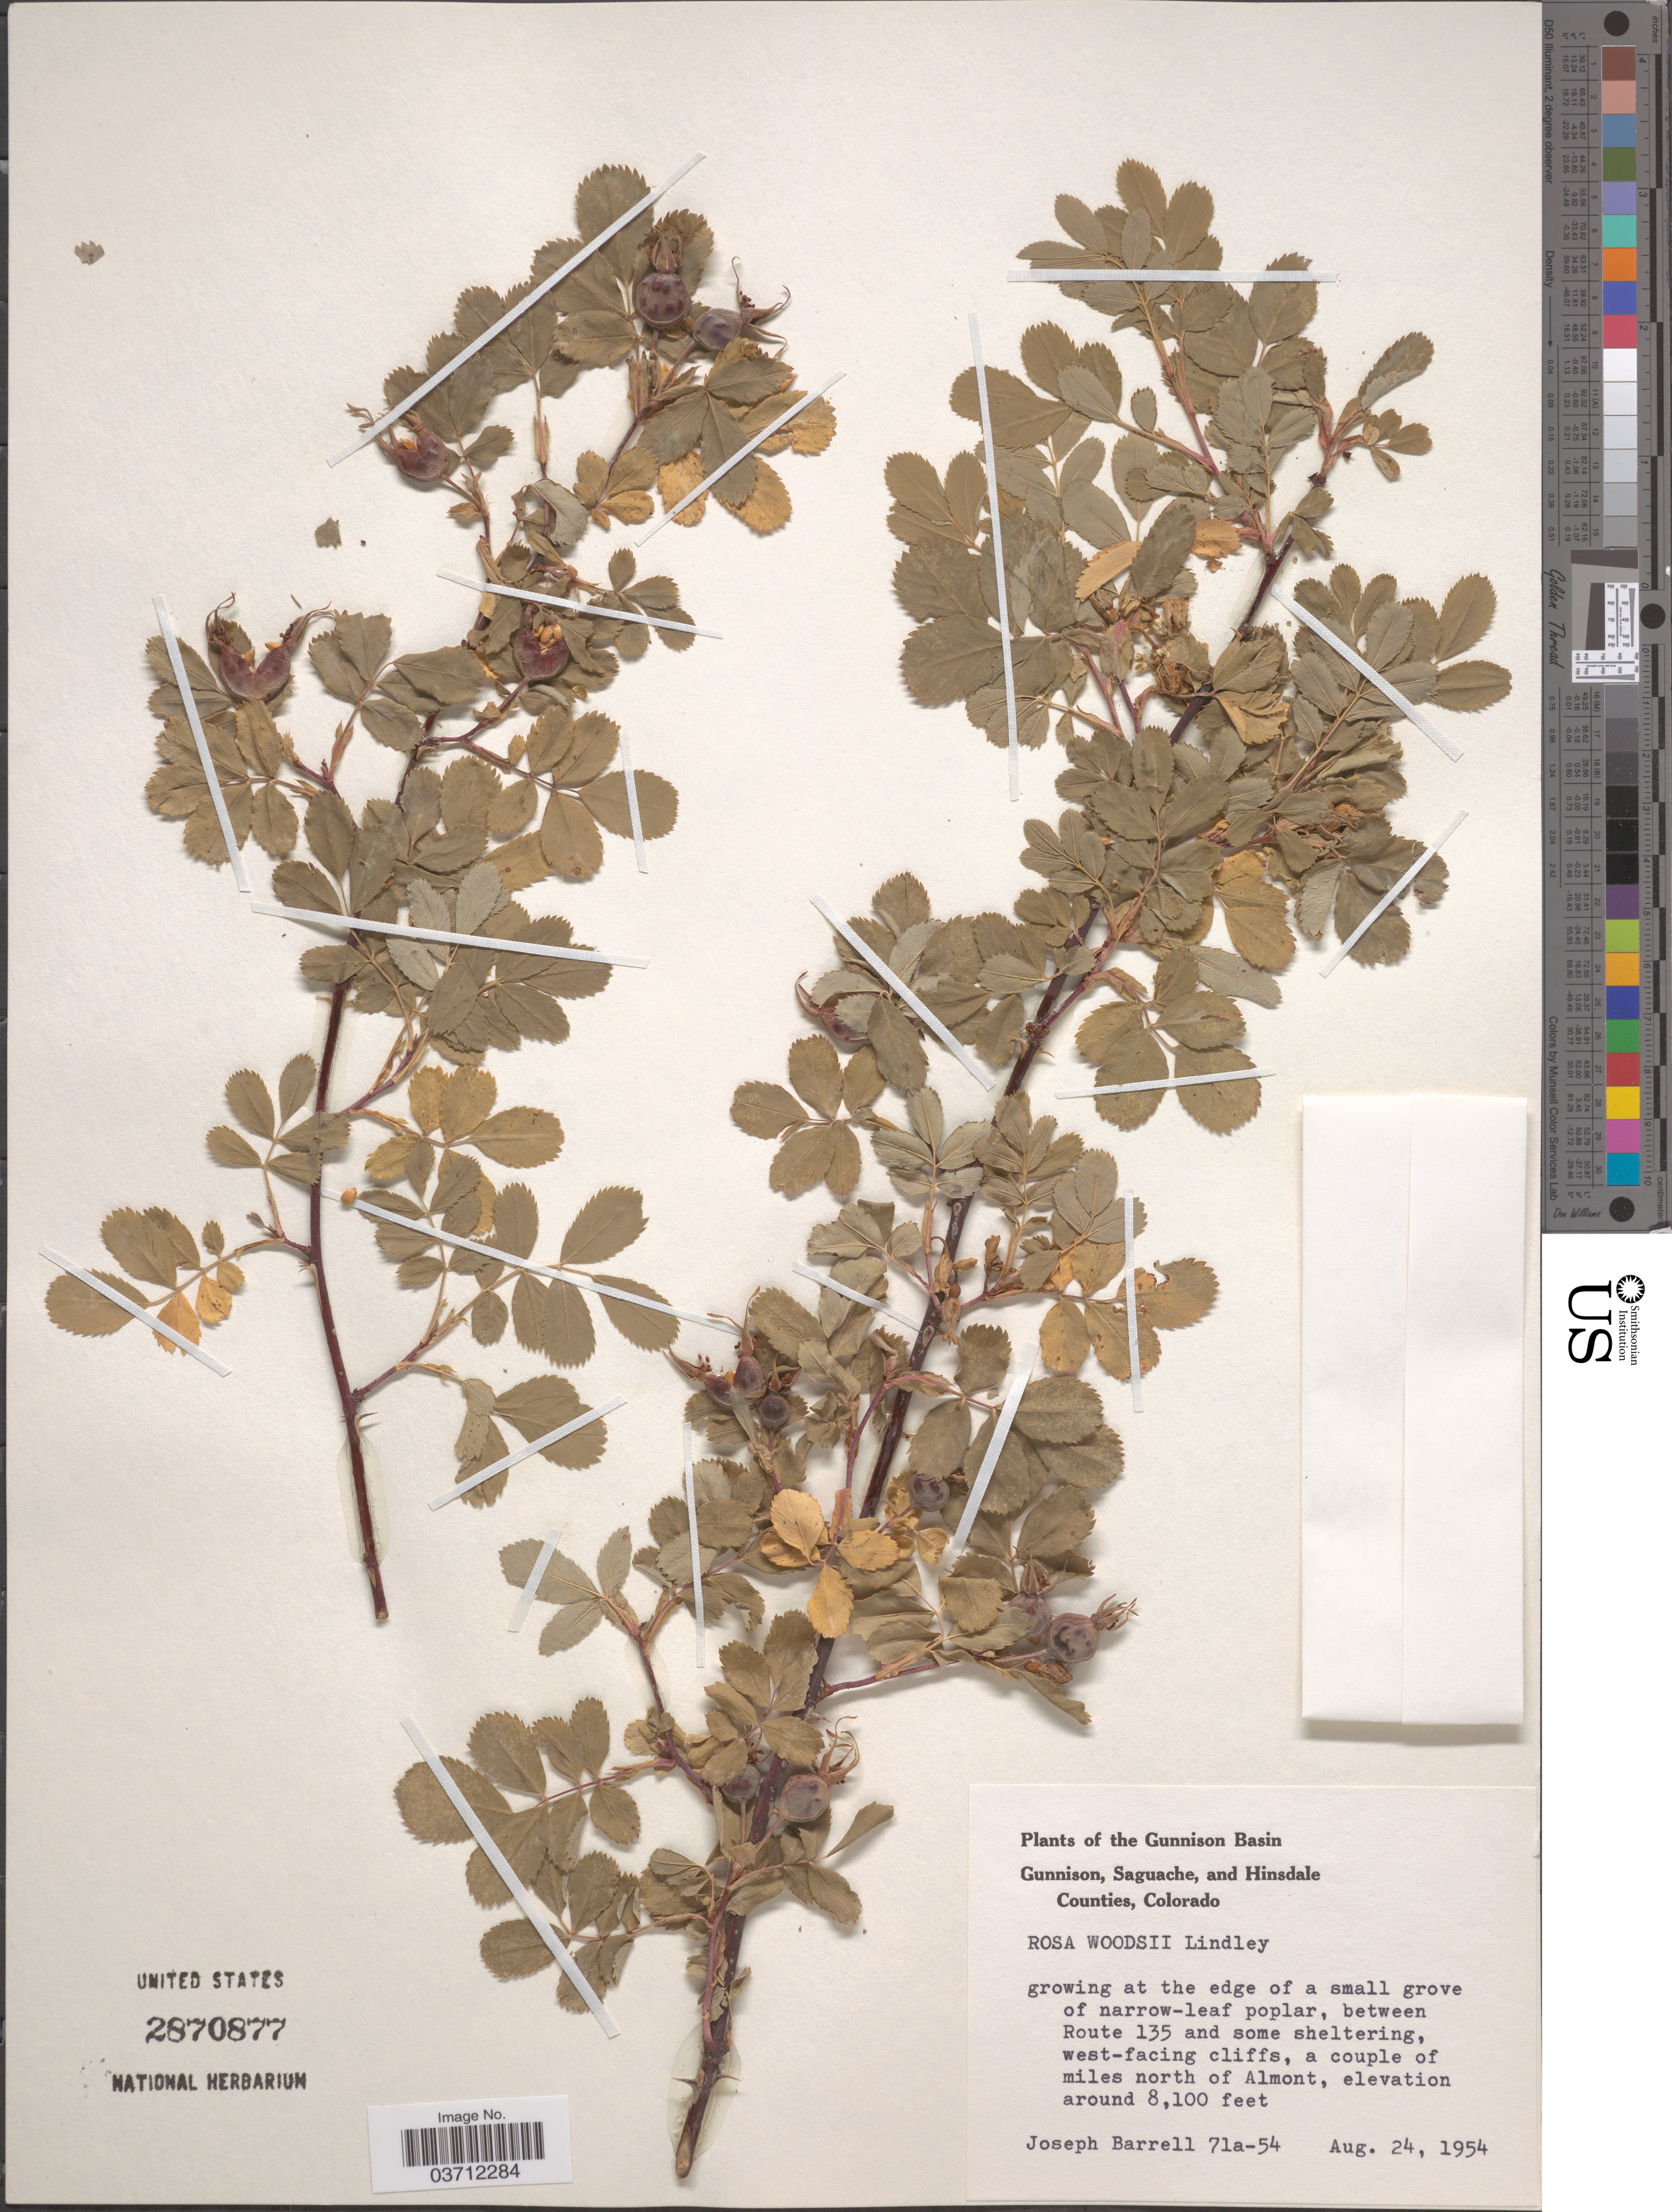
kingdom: Plantae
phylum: Tracheophyta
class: Magnoliopsida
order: Rosales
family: Rosaceae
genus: Rosa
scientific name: Rosa woodsii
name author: Lindl.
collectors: J. Barrell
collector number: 71a-54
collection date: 1954-08-24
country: United States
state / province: Colorado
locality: Gunnison Basin. Gunnison, Saguache, and Hinsdale Counties. Between Route 135 and some sheltering, west-facing cliffs, a couple of miles north of Almont.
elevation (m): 2469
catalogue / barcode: US 2870877